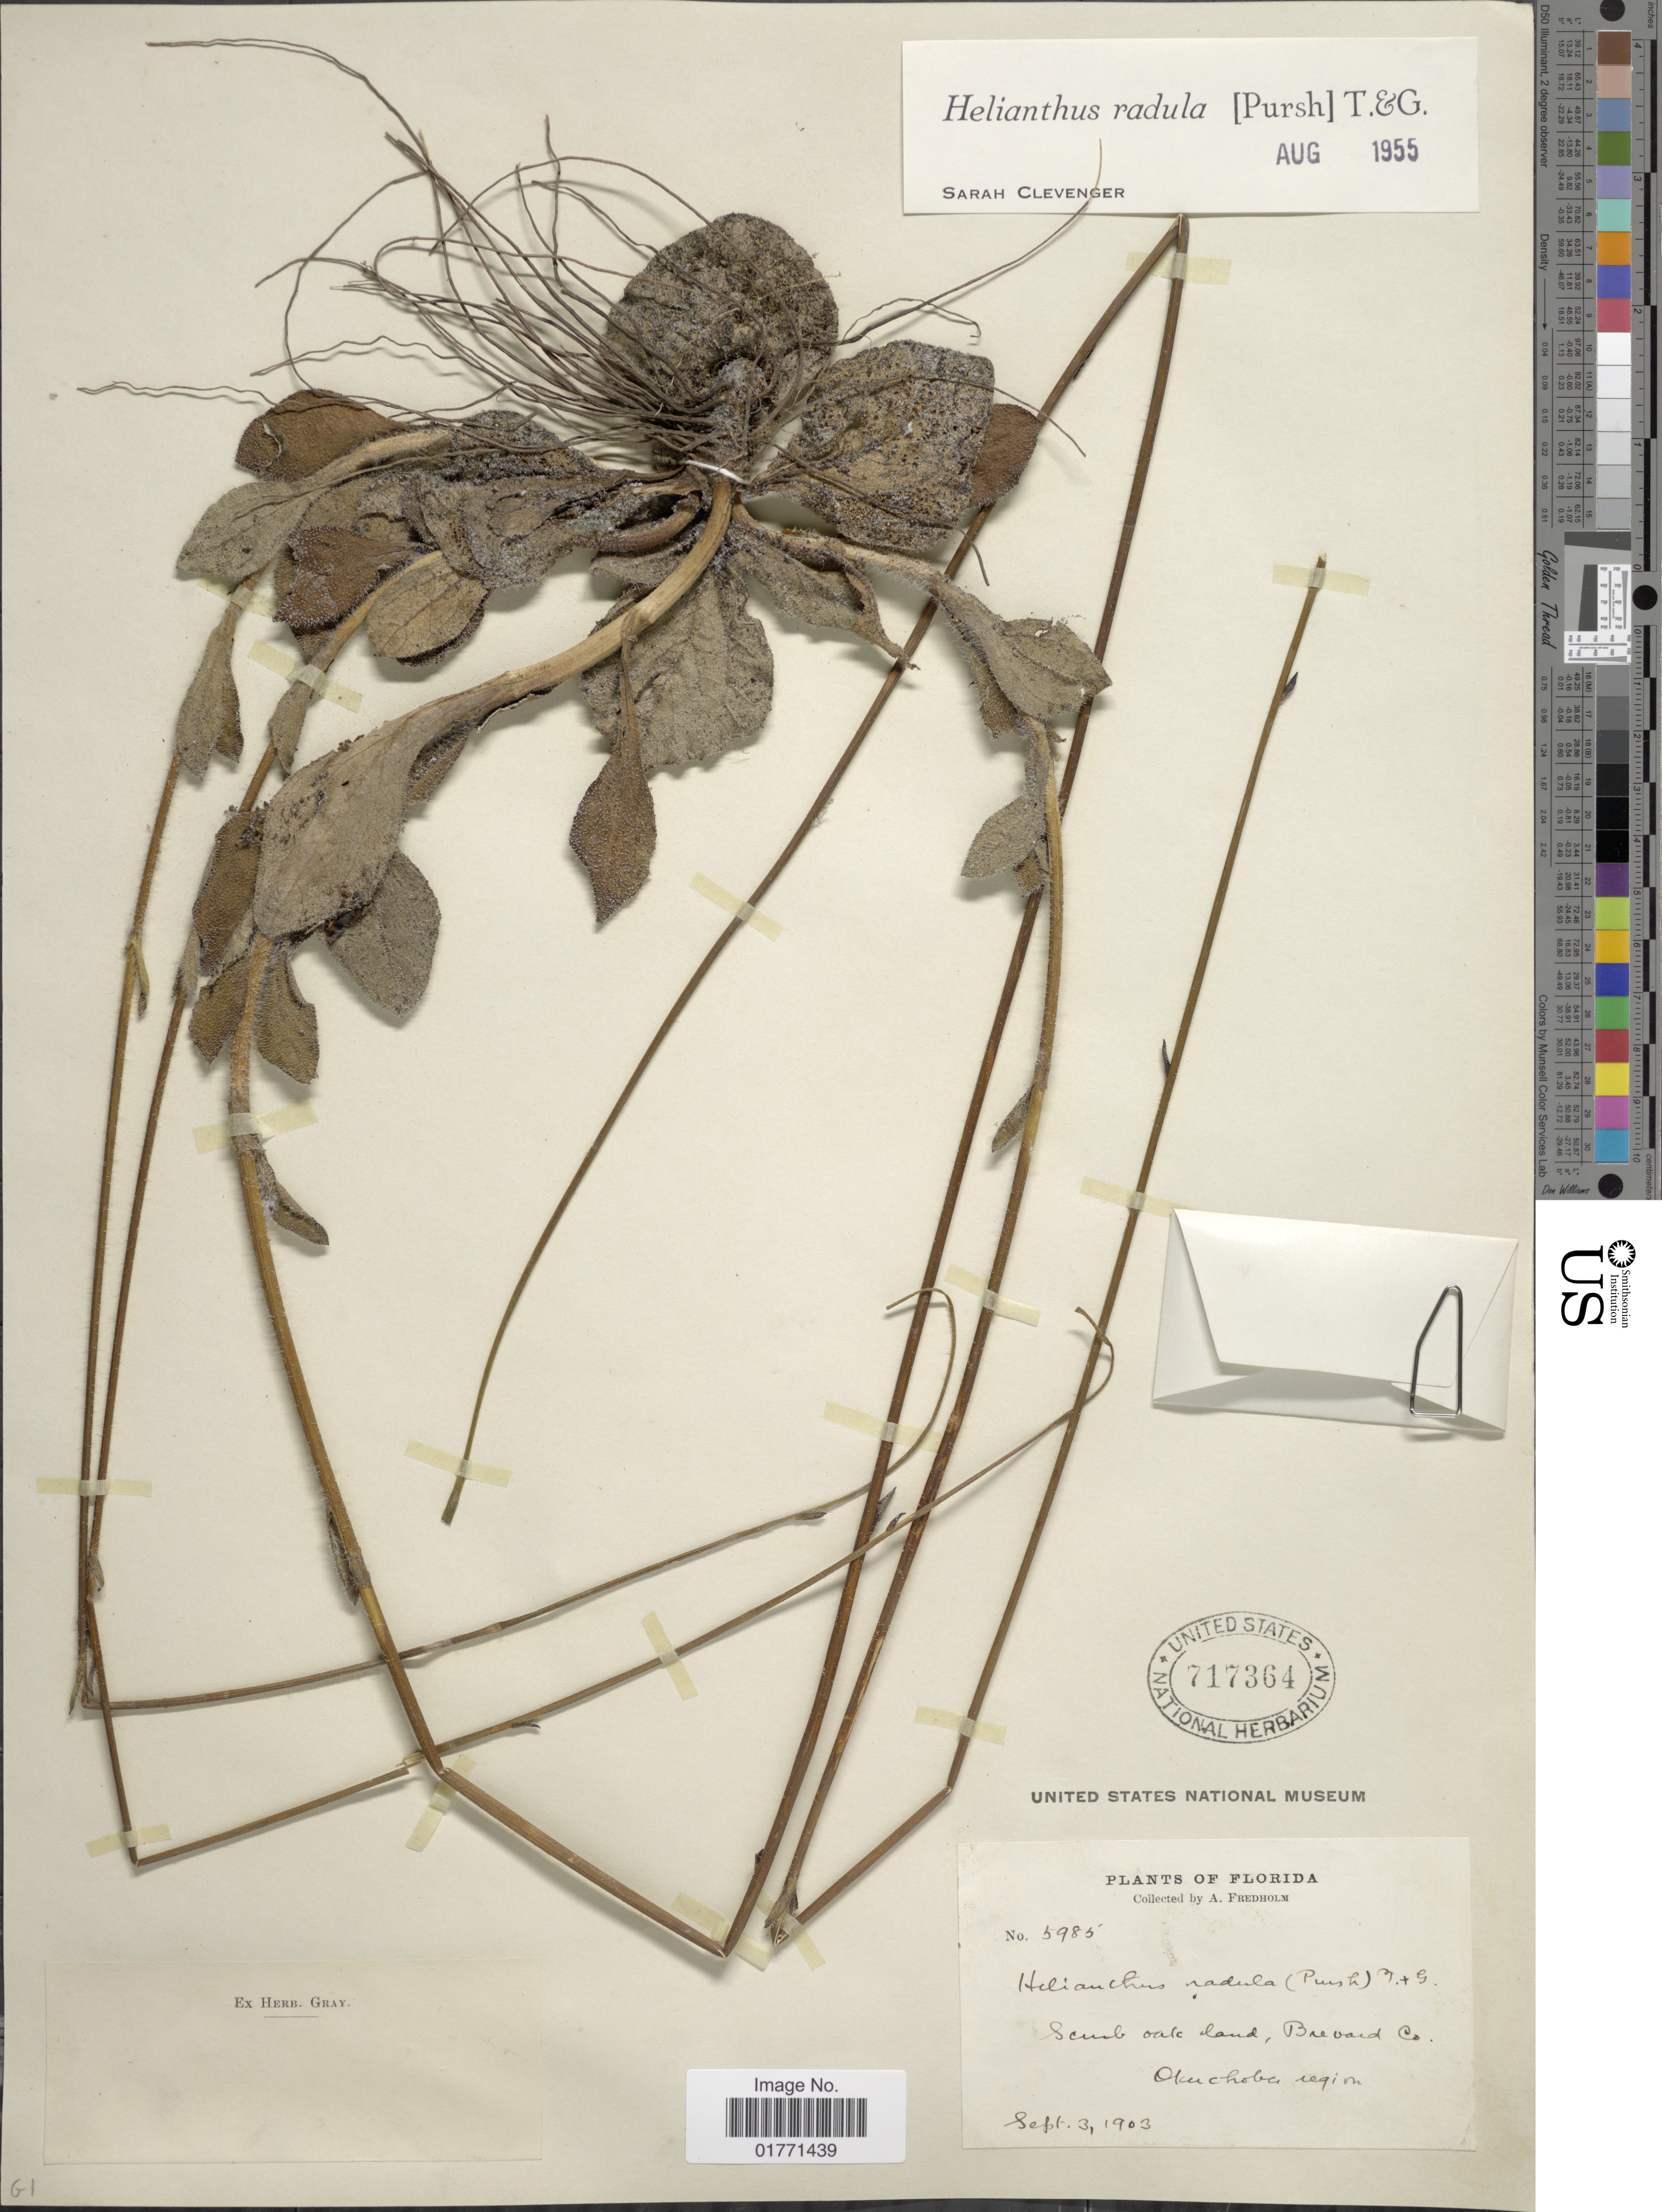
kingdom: Plantae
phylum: Tracheophyta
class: Magnoliopsida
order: Asterales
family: Asteraceae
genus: Helianthus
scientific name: Helianthus radula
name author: (Pursh) Torr. & A. Gray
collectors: A. Fredholm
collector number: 5985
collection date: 1903-09-03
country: United States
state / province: Florida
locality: Brevard Co, Okeechobee region.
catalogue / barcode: US 717364